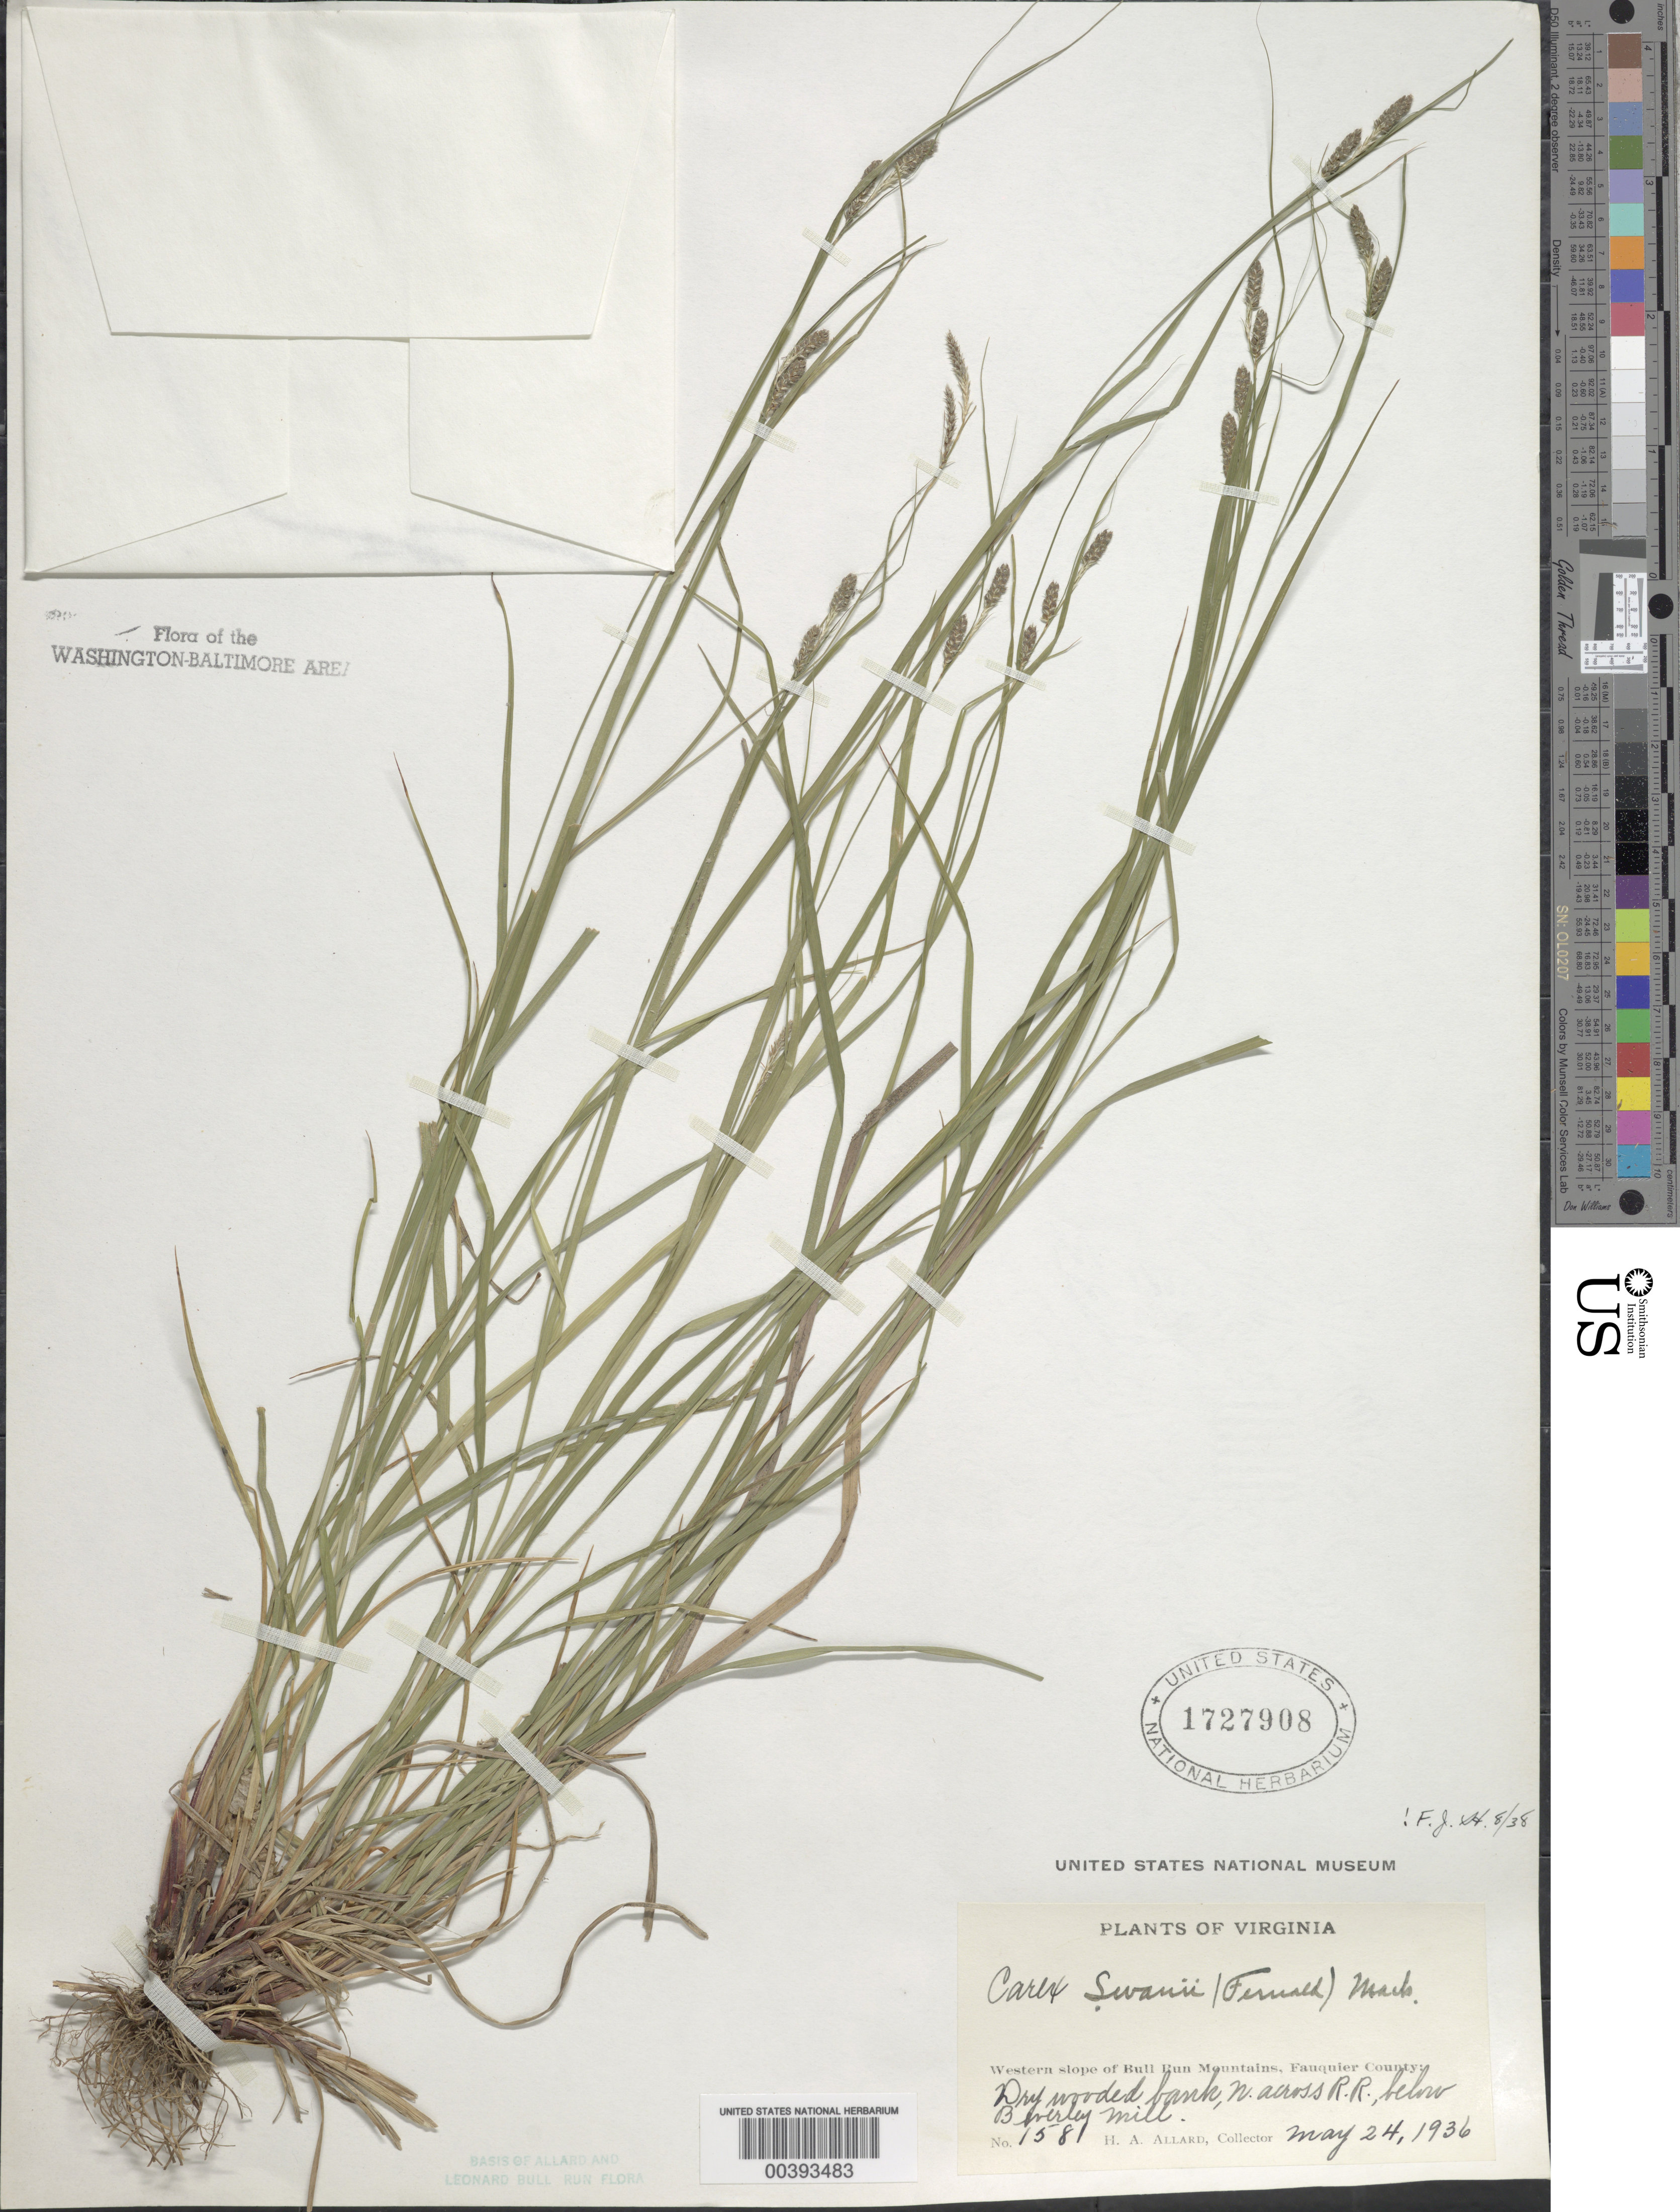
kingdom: Plantae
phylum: Tracheophyta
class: Liliopsida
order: Poales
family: Cyperaceae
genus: Carex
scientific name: Carex swanii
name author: (Fernald) Mack.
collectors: H. A. Allard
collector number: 1581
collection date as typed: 24 May 1936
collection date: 1936-05-24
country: United States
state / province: Virginia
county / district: Fauquier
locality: Below Beverley Mill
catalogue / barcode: US 1727908